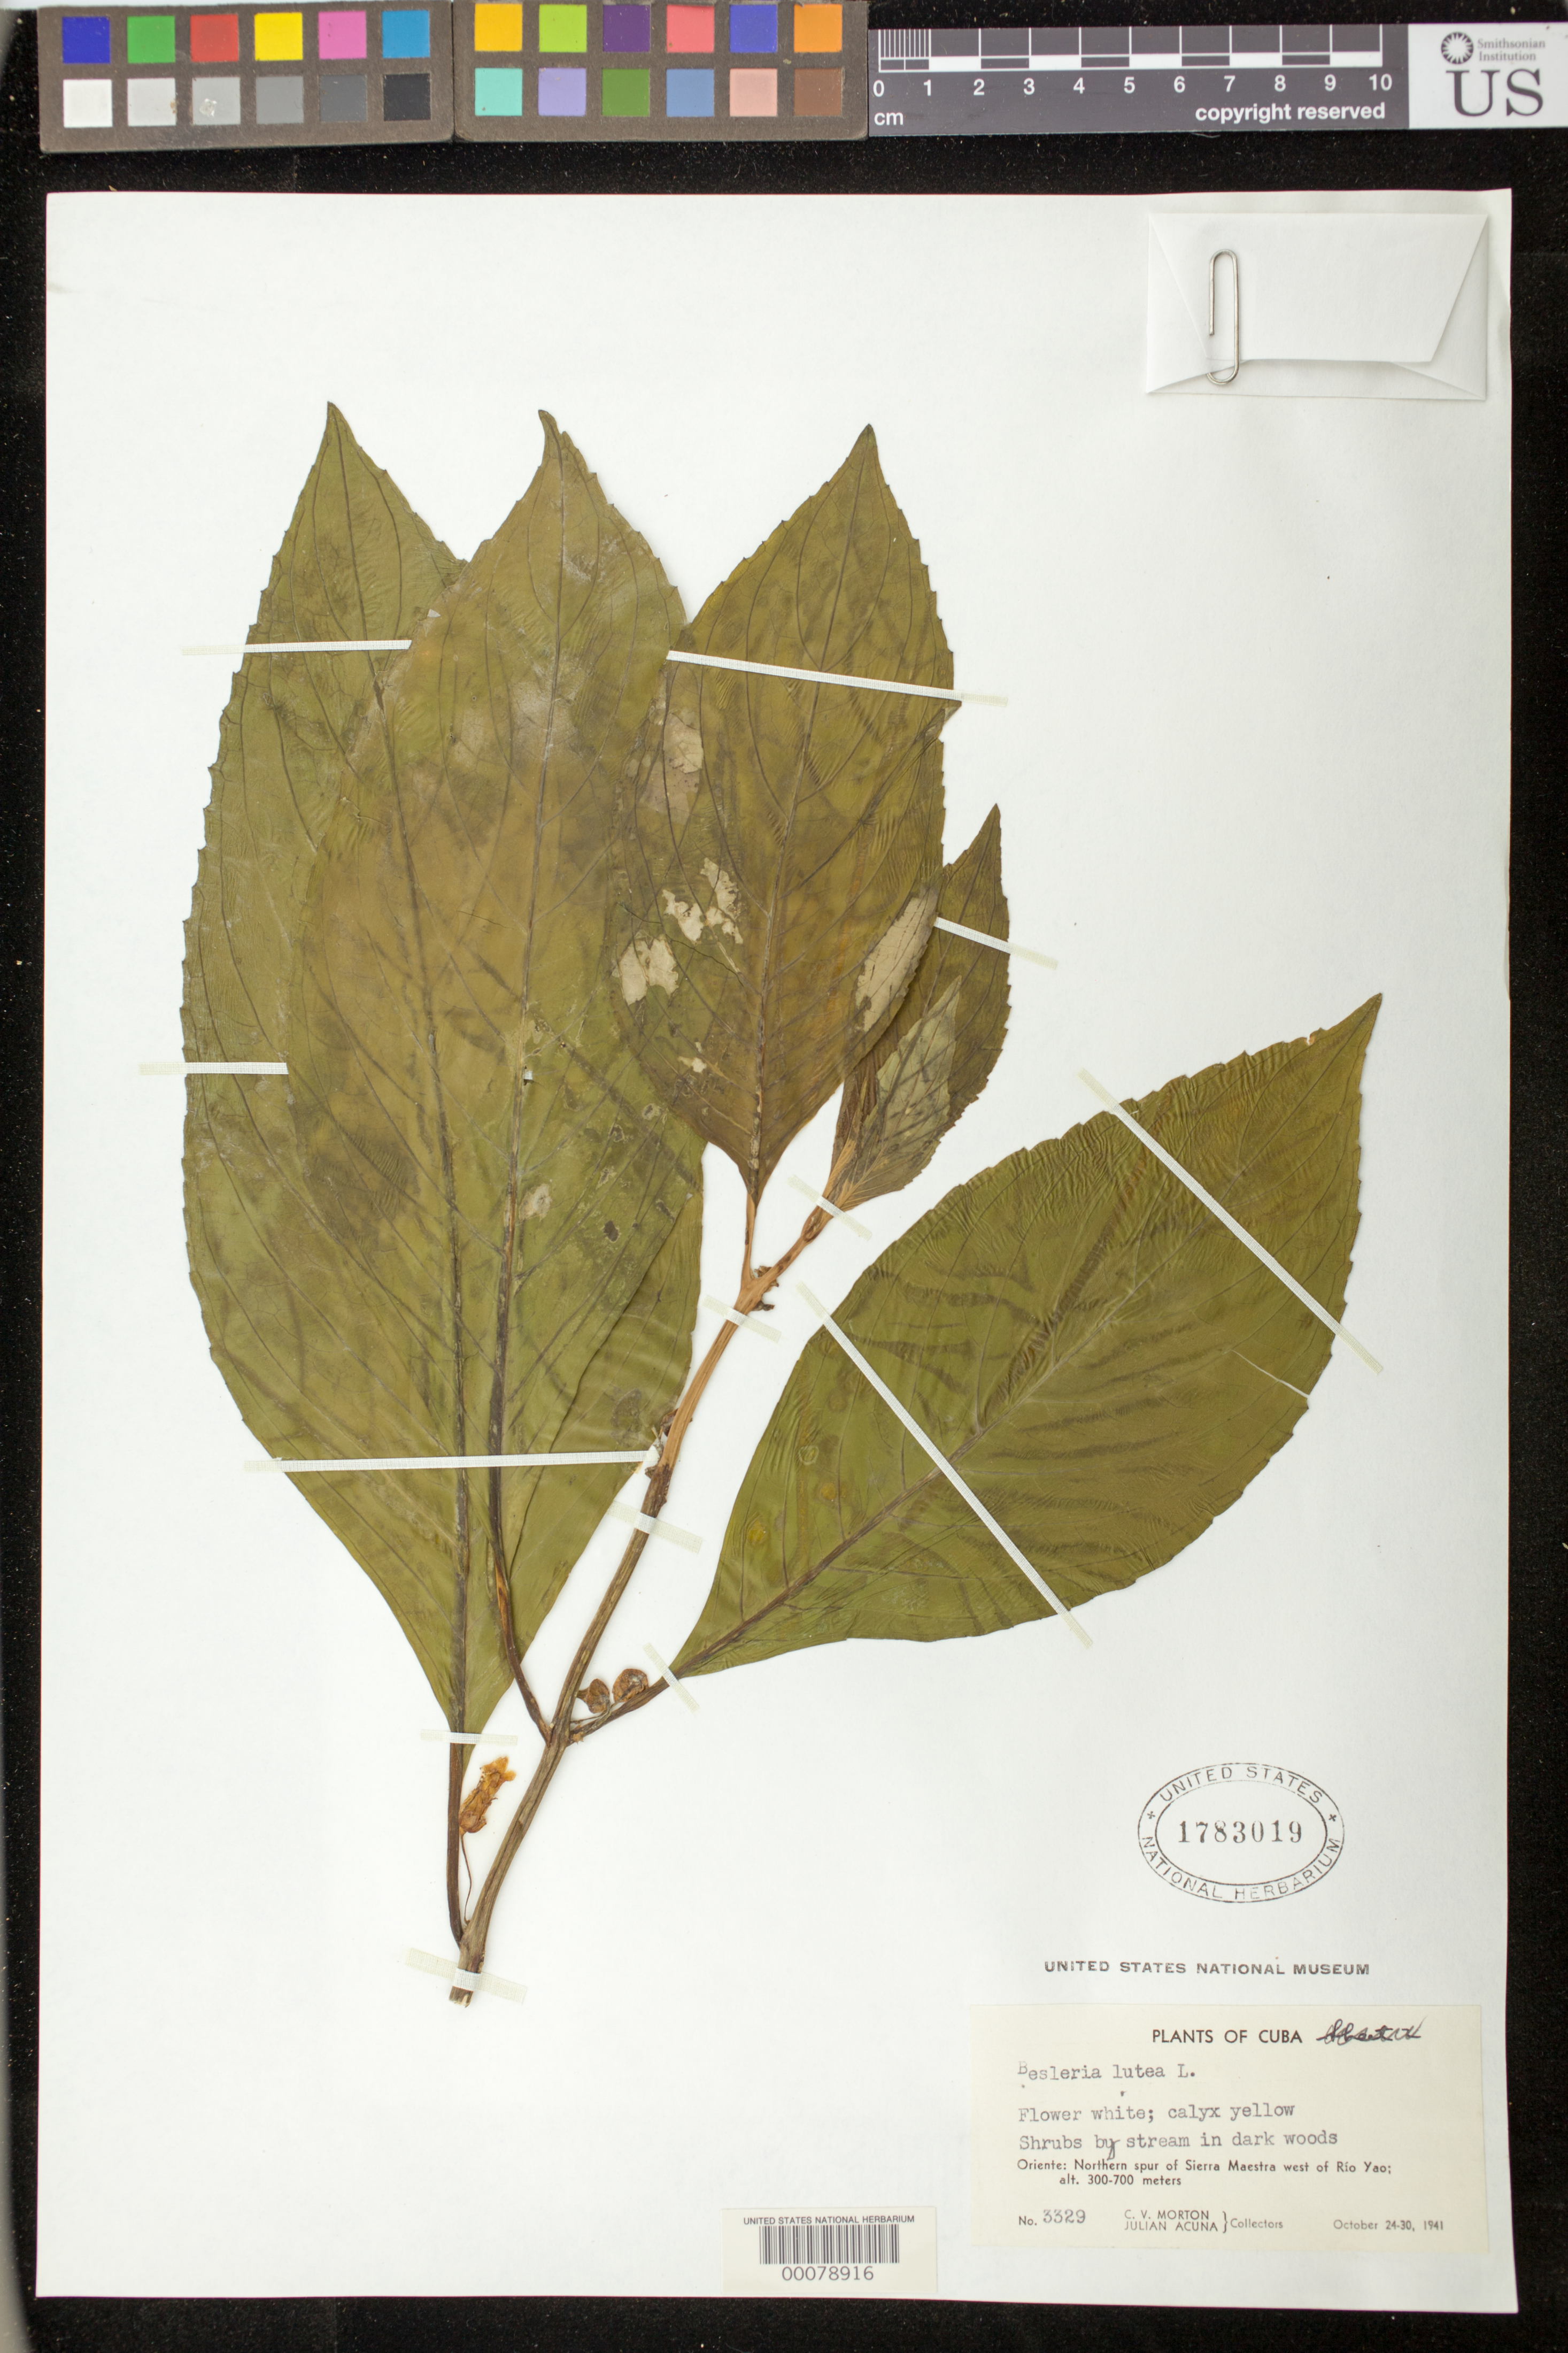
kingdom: Plantae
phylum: Tracheophyta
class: Magnoliopsida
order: Lamiales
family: Gesneriaceae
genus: Besleria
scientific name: Besleria lutea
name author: L.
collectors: C. V. Morton & J. Acuña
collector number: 3329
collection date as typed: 24-30 Oct 1941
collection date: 1941-10-24/1941-10-30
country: Cuba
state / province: Oriente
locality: Northern spur of Sierra Maestra W of Rio Yao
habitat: Shrubs by stream in dark woods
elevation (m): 300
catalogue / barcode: US 1783019